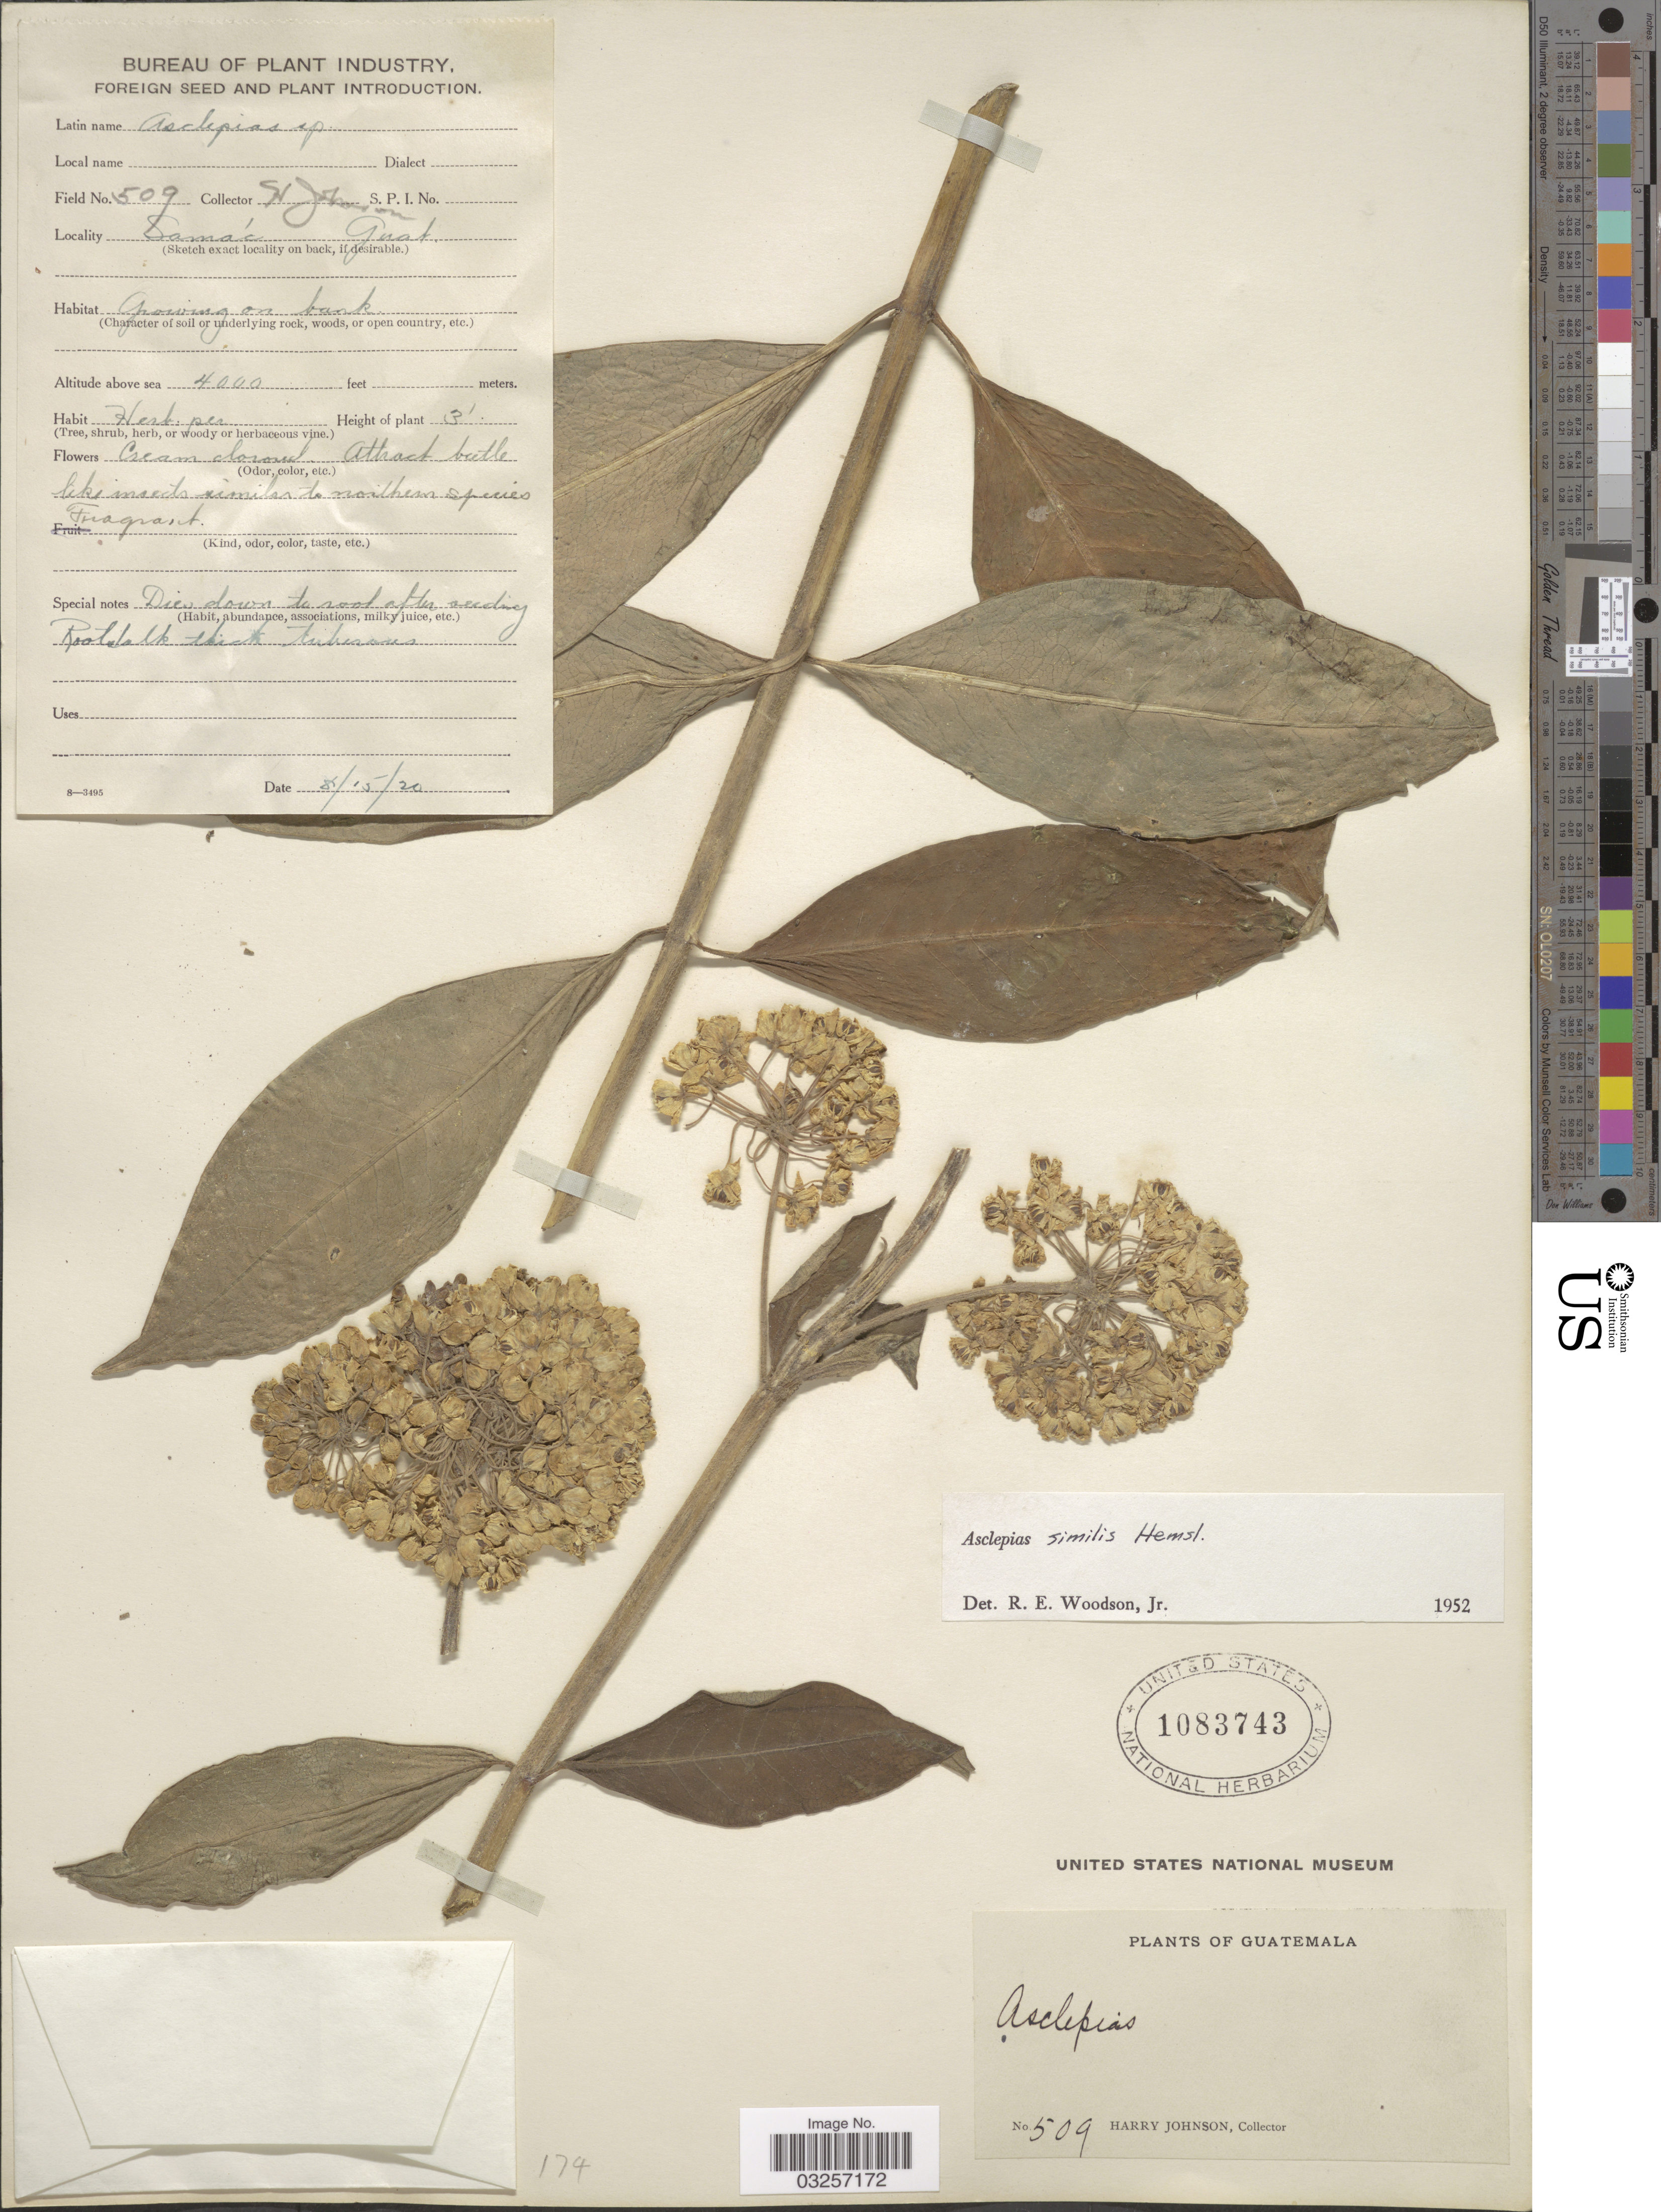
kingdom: Plantae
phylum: Tracheophyta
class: Magnoliopsida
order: Gentianales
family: Apocynaceae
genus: Asclepias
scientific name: Asclepias similis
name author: Hemsl.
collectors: H. Johnson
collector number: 509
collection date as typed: Transcribed d/m/y: 15/8/20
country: Guatemala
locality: Samac.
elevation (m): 1219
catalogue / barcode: US 1083743